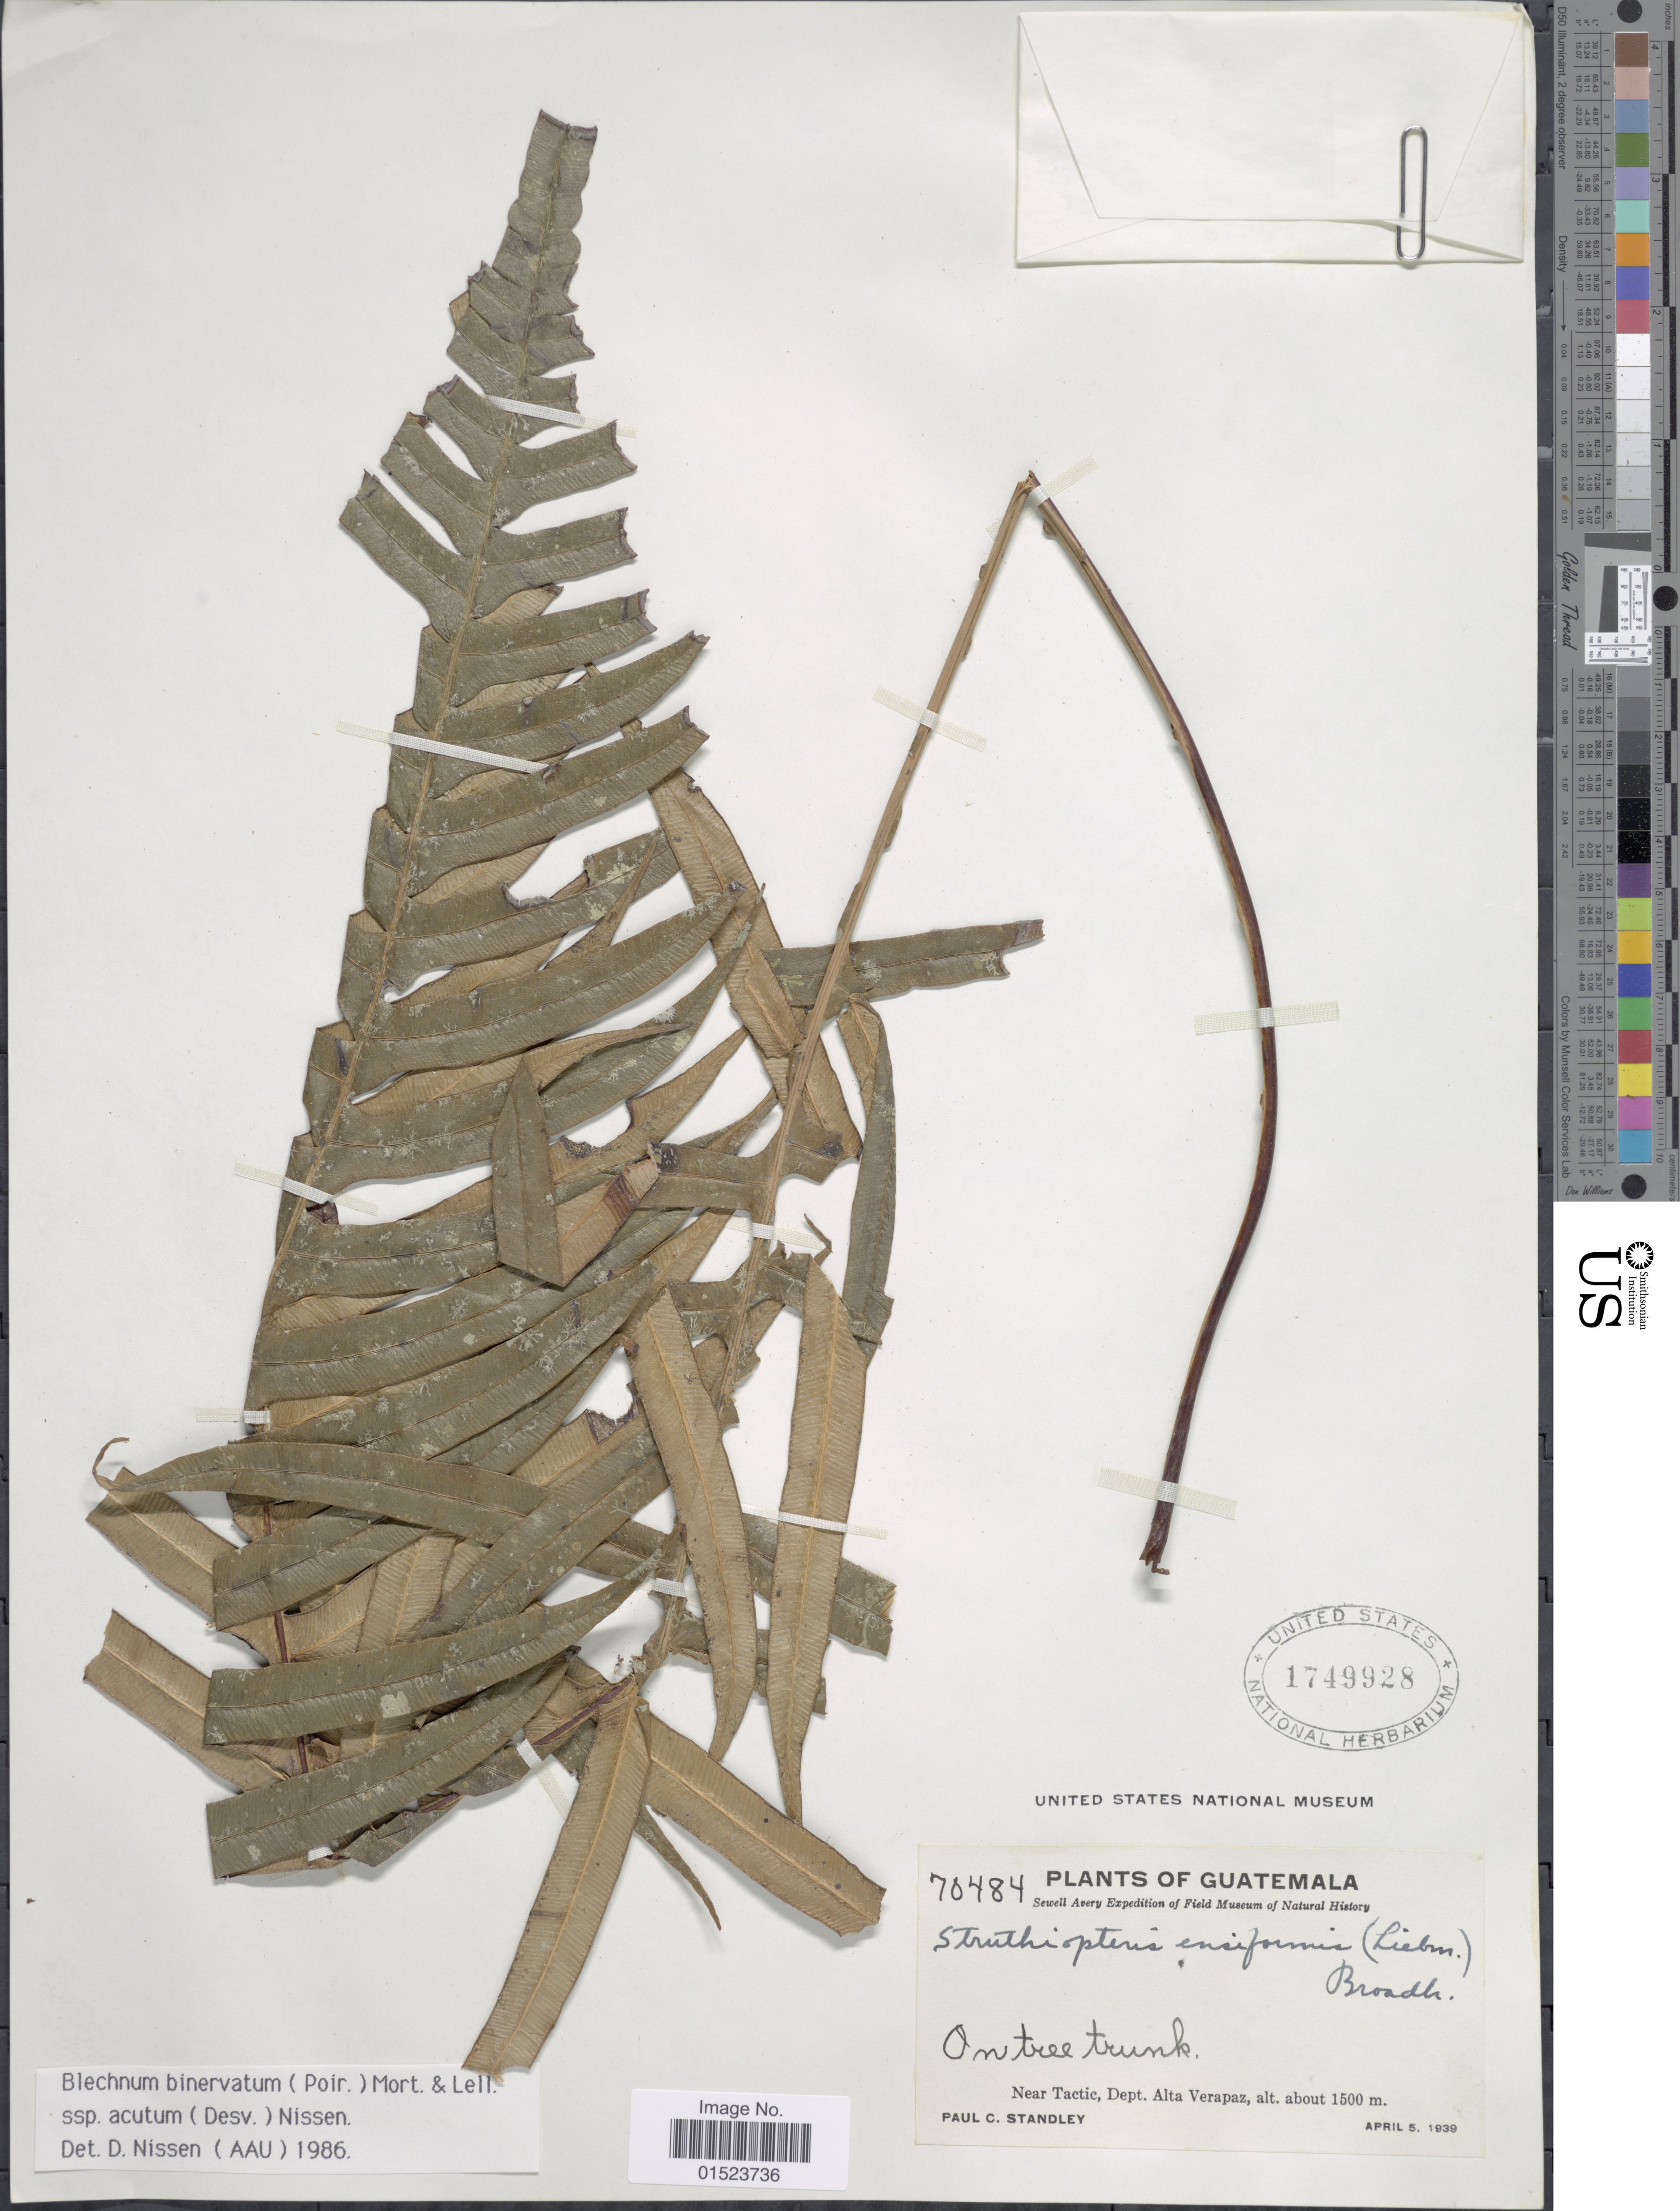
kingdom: Plantae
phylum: Tracheophyta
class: Polypodiopsida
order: Polypodiales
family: Blechnaceae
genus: Blechnum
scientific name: Blechnum ensiforme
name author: (Liebm.) C. Chr.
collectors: P. C. Standley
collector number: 70484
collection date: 1939-04-05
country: Guatemala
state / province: Alta Verapaz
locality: Near Tactic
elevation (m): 1500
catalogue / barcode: US 1749928